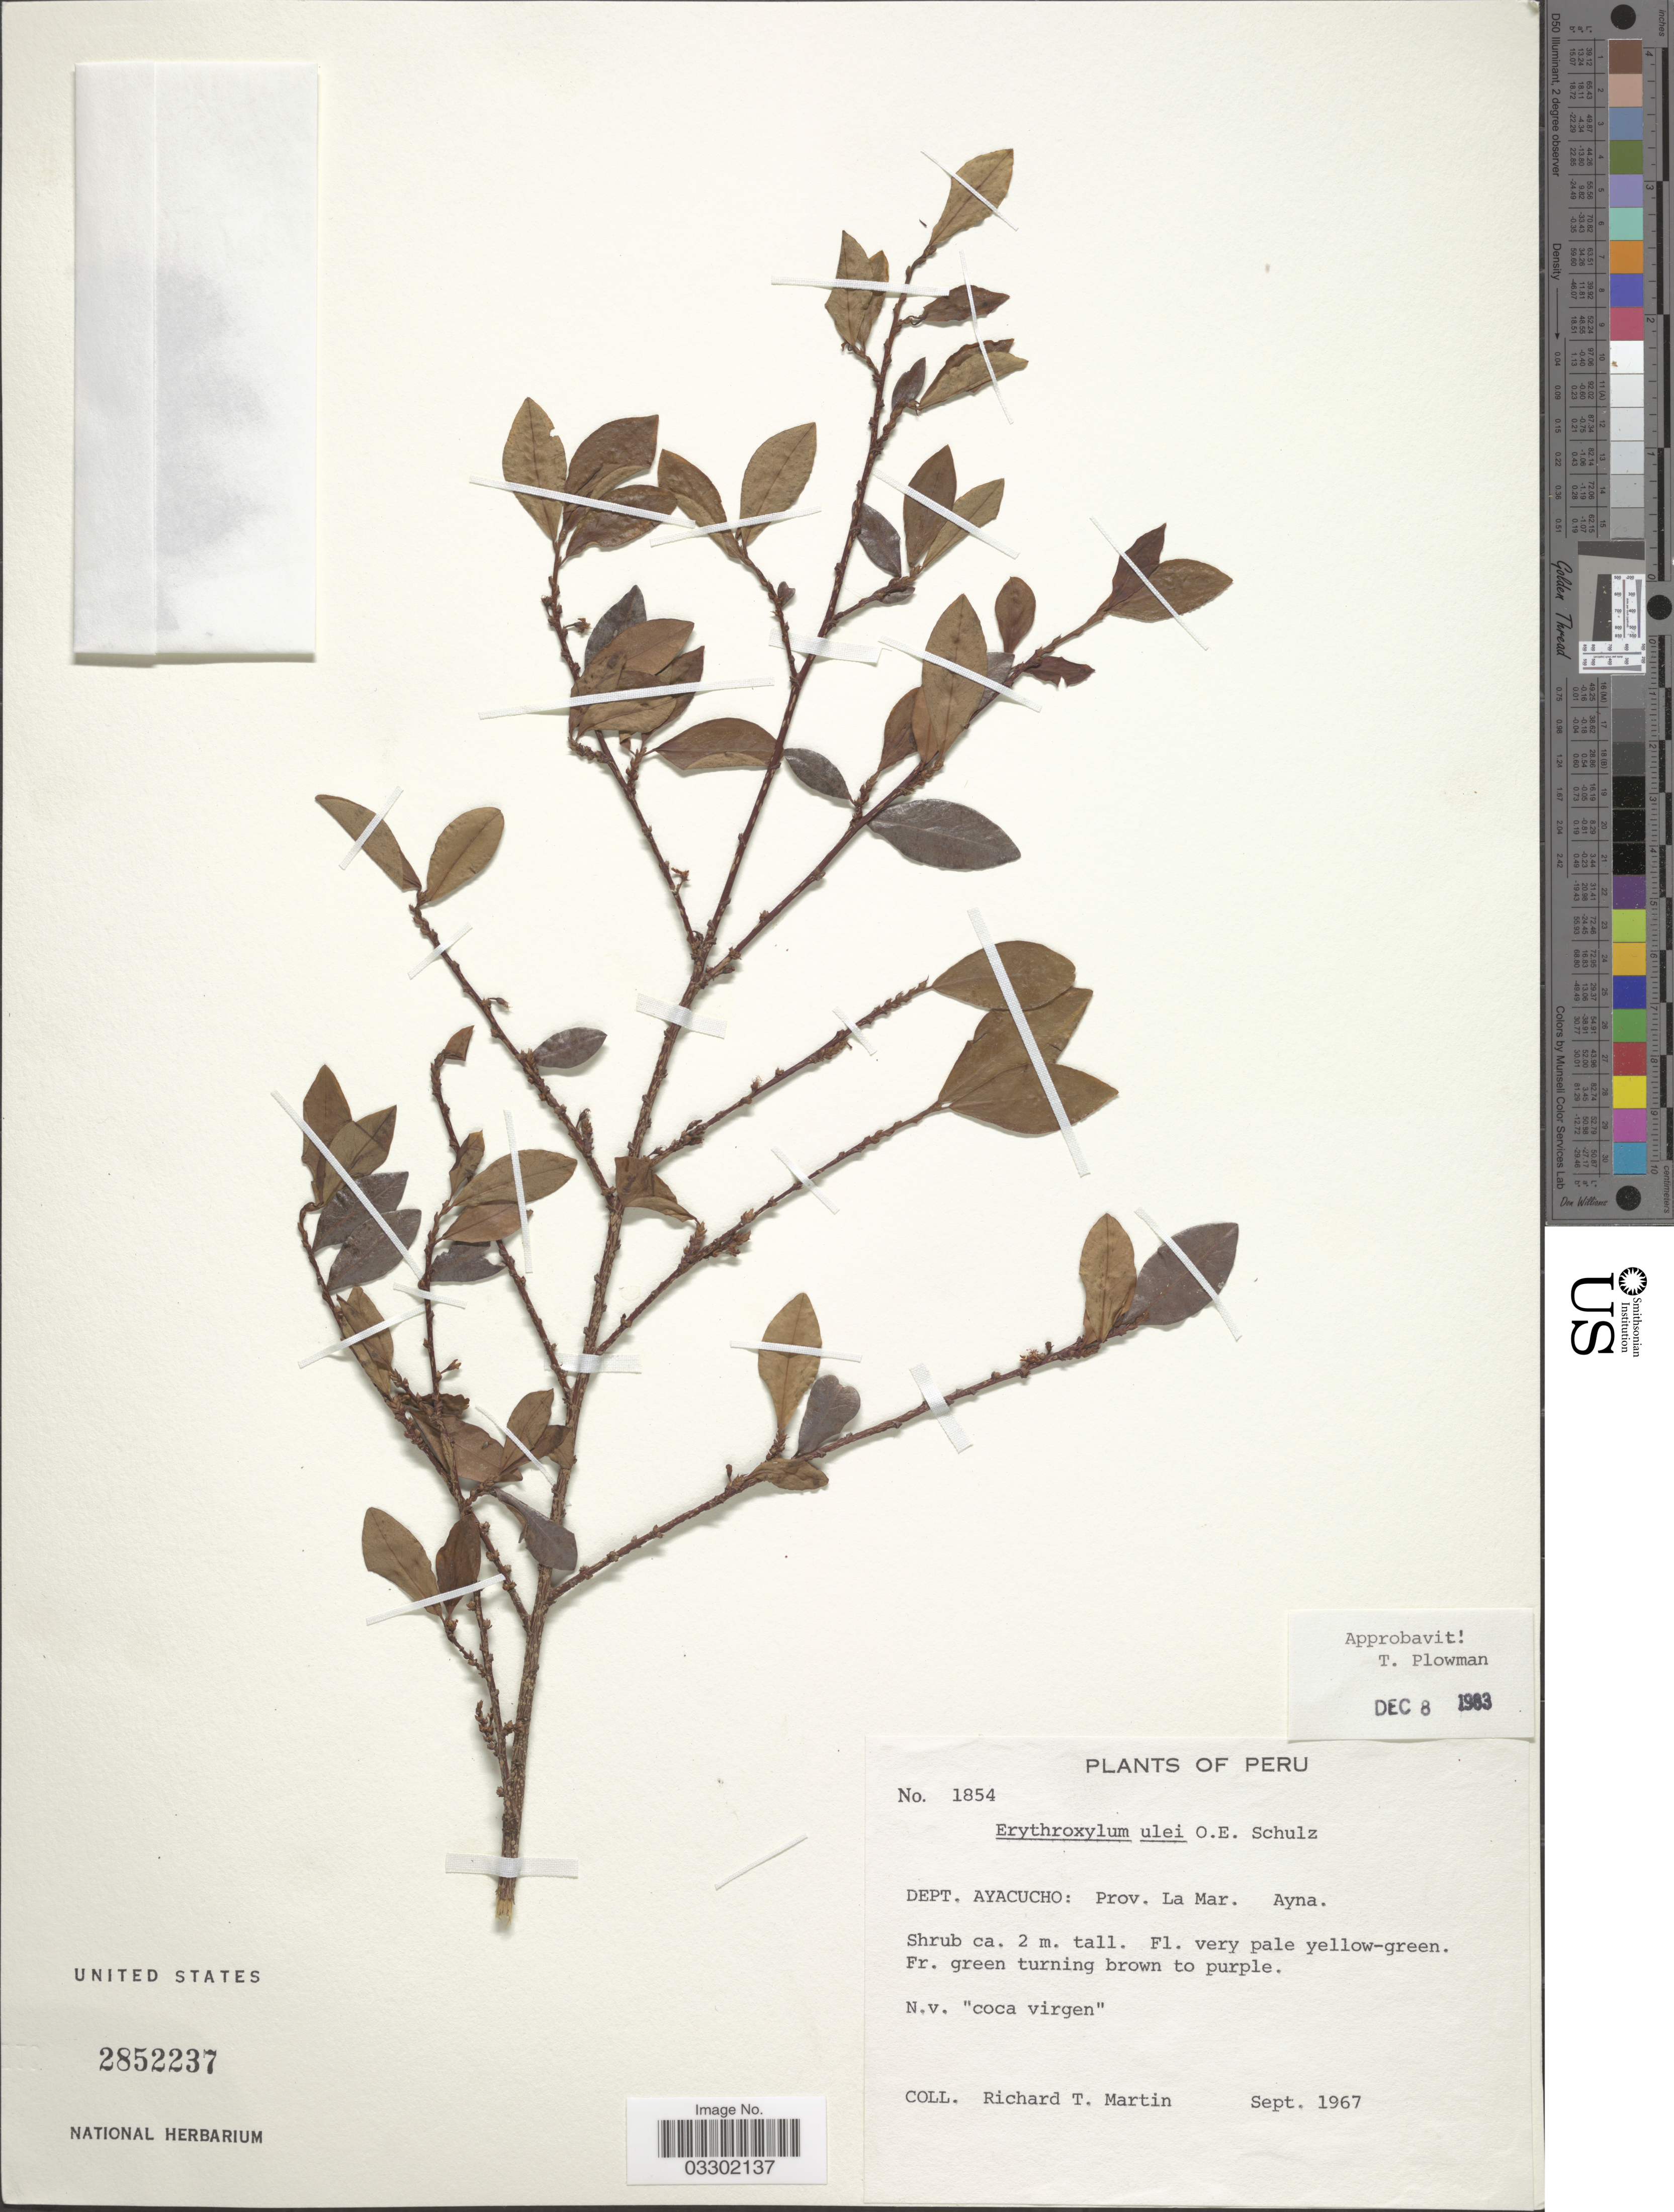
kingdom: Plantae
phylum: Tracheophyta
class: Magnoliopsida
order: Malpighiales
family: Erythroxylaceae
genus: Erythroxylum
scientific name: Erythroxylum ulei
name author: O.E. Schulz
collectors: R. T. Martin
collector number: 1854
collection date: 1967-09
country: Peru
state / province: Ayacucho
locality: Dept. Ayacucho: Prov. La Mar. Ayna.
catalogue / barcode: US 2852237